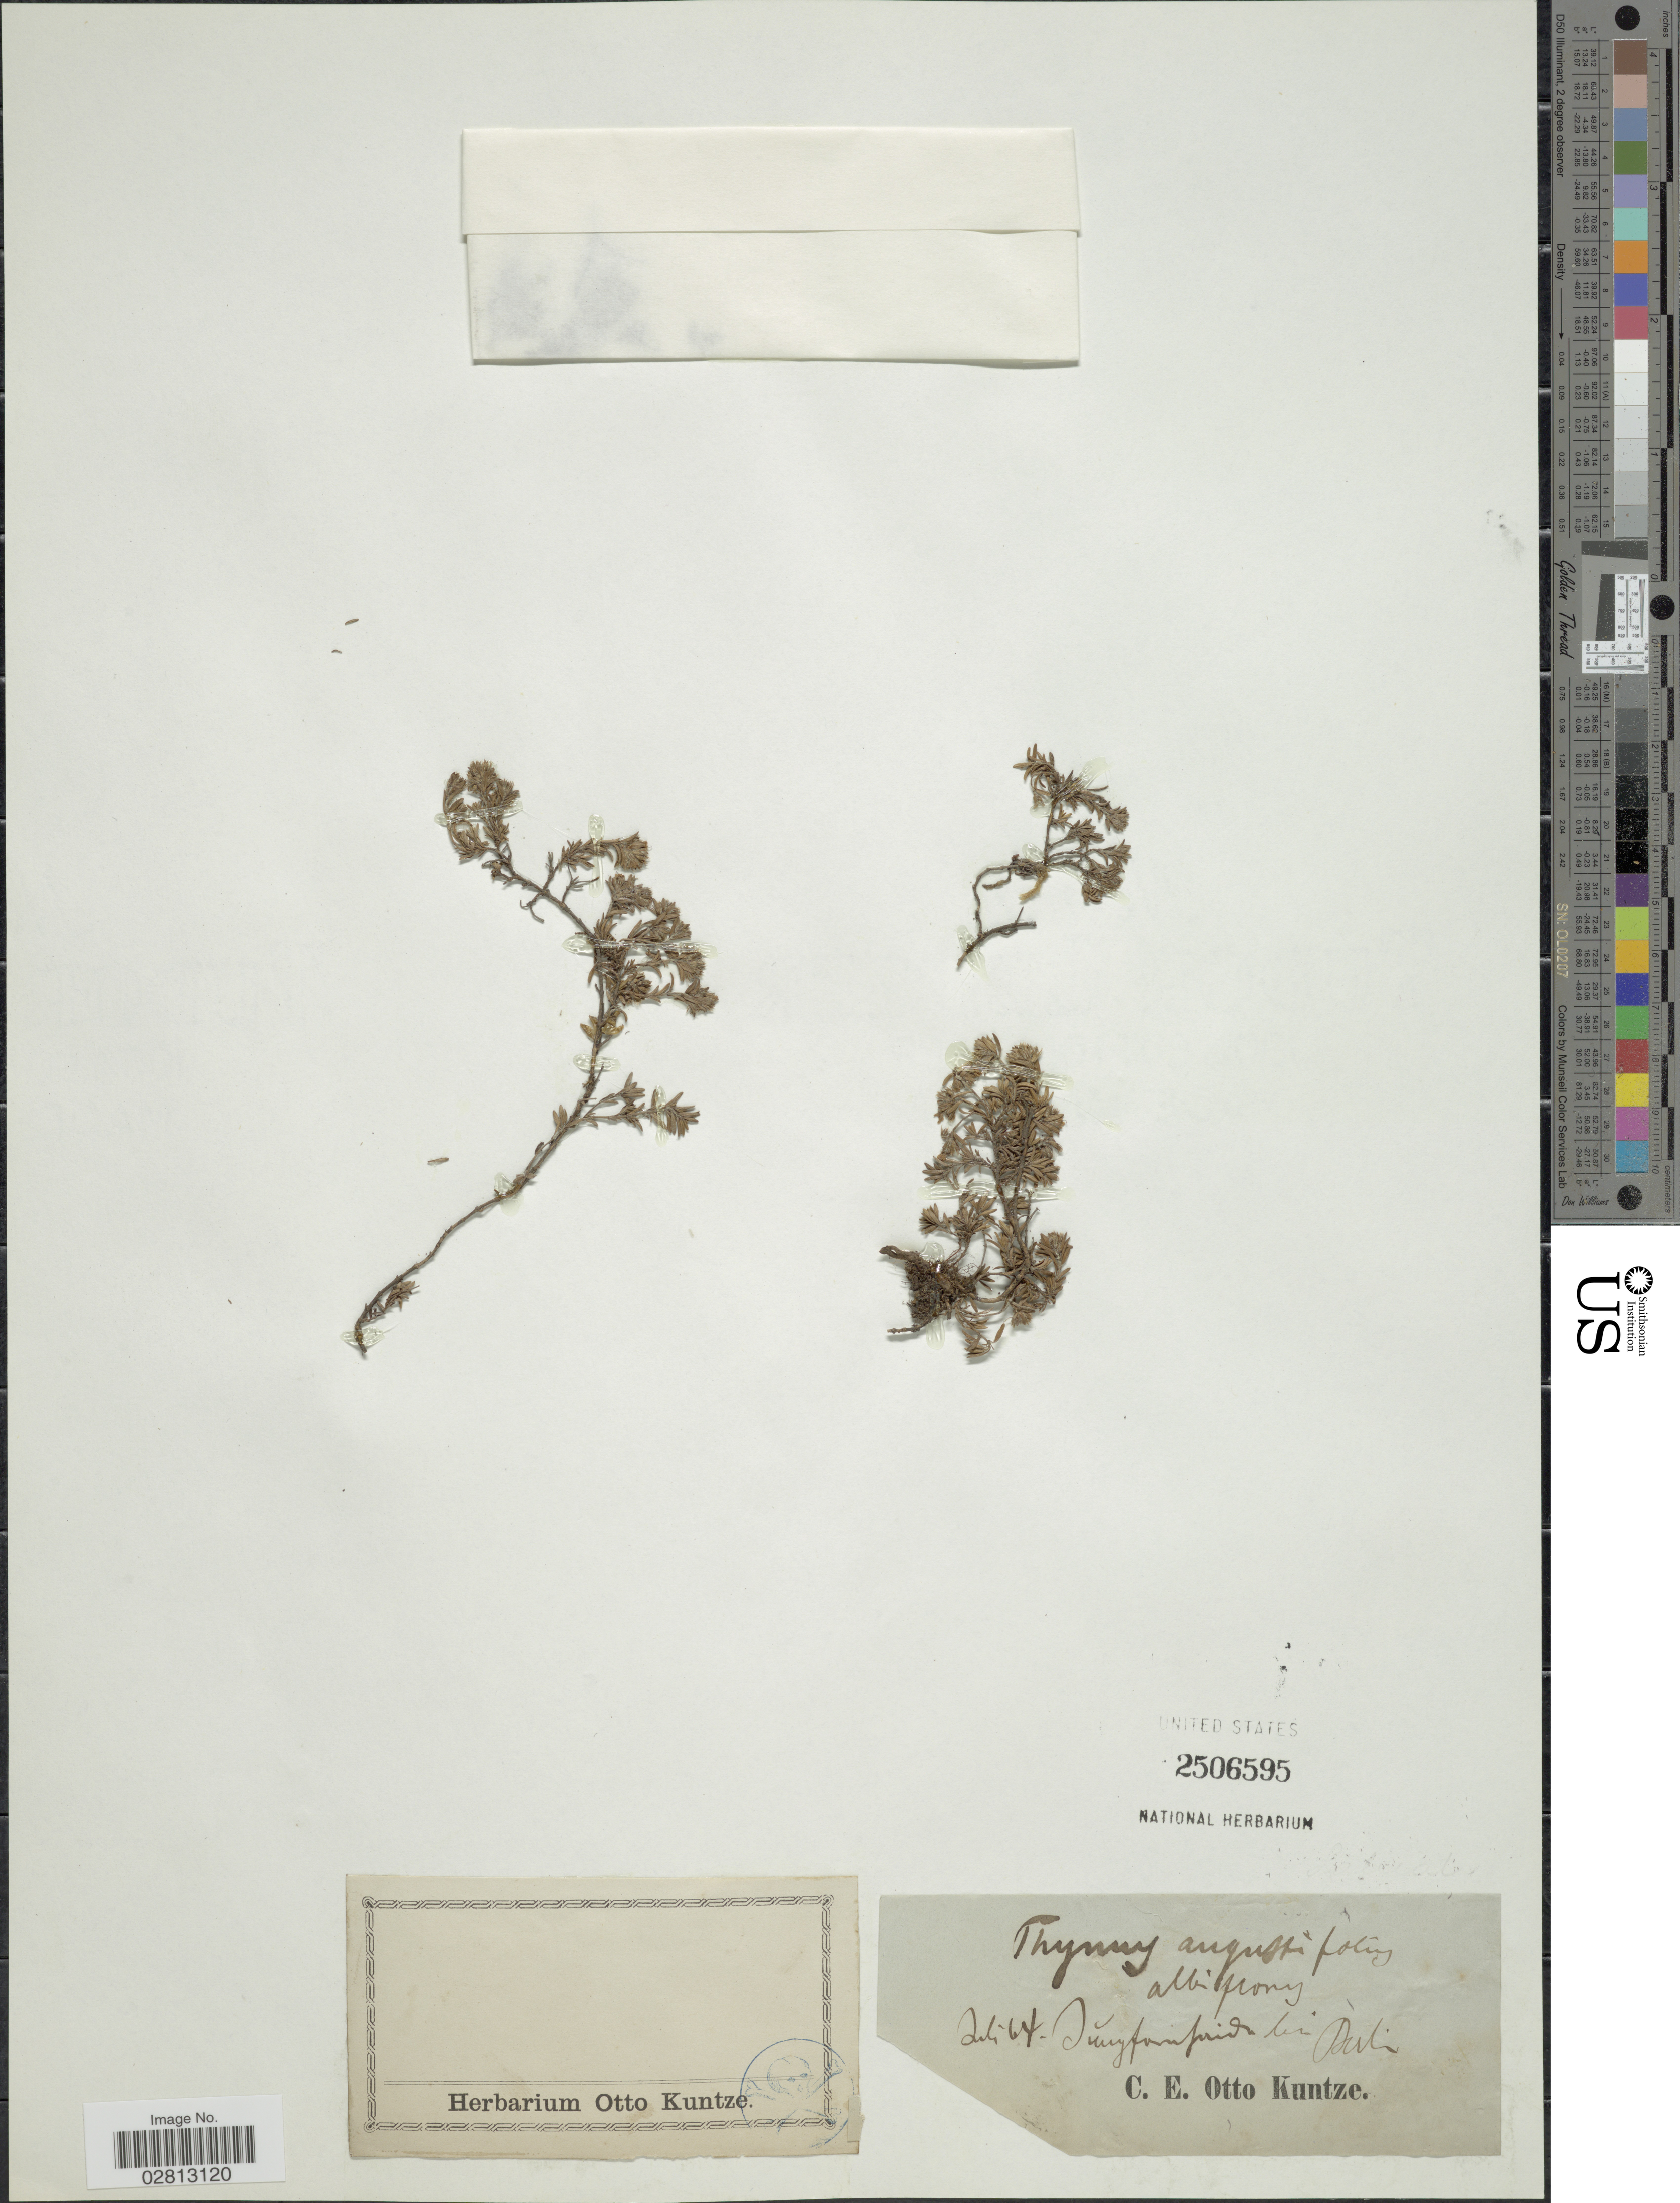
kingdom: Plantae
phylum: Tracheophyta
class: Magnoliopsida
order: Lamiales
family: Lamiaceae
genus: Thymus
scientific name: Thymus angustifolius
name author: Pers.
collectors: C.E.O. Kuntze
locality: Albisprong [interpreted]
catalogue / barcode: US 2506595